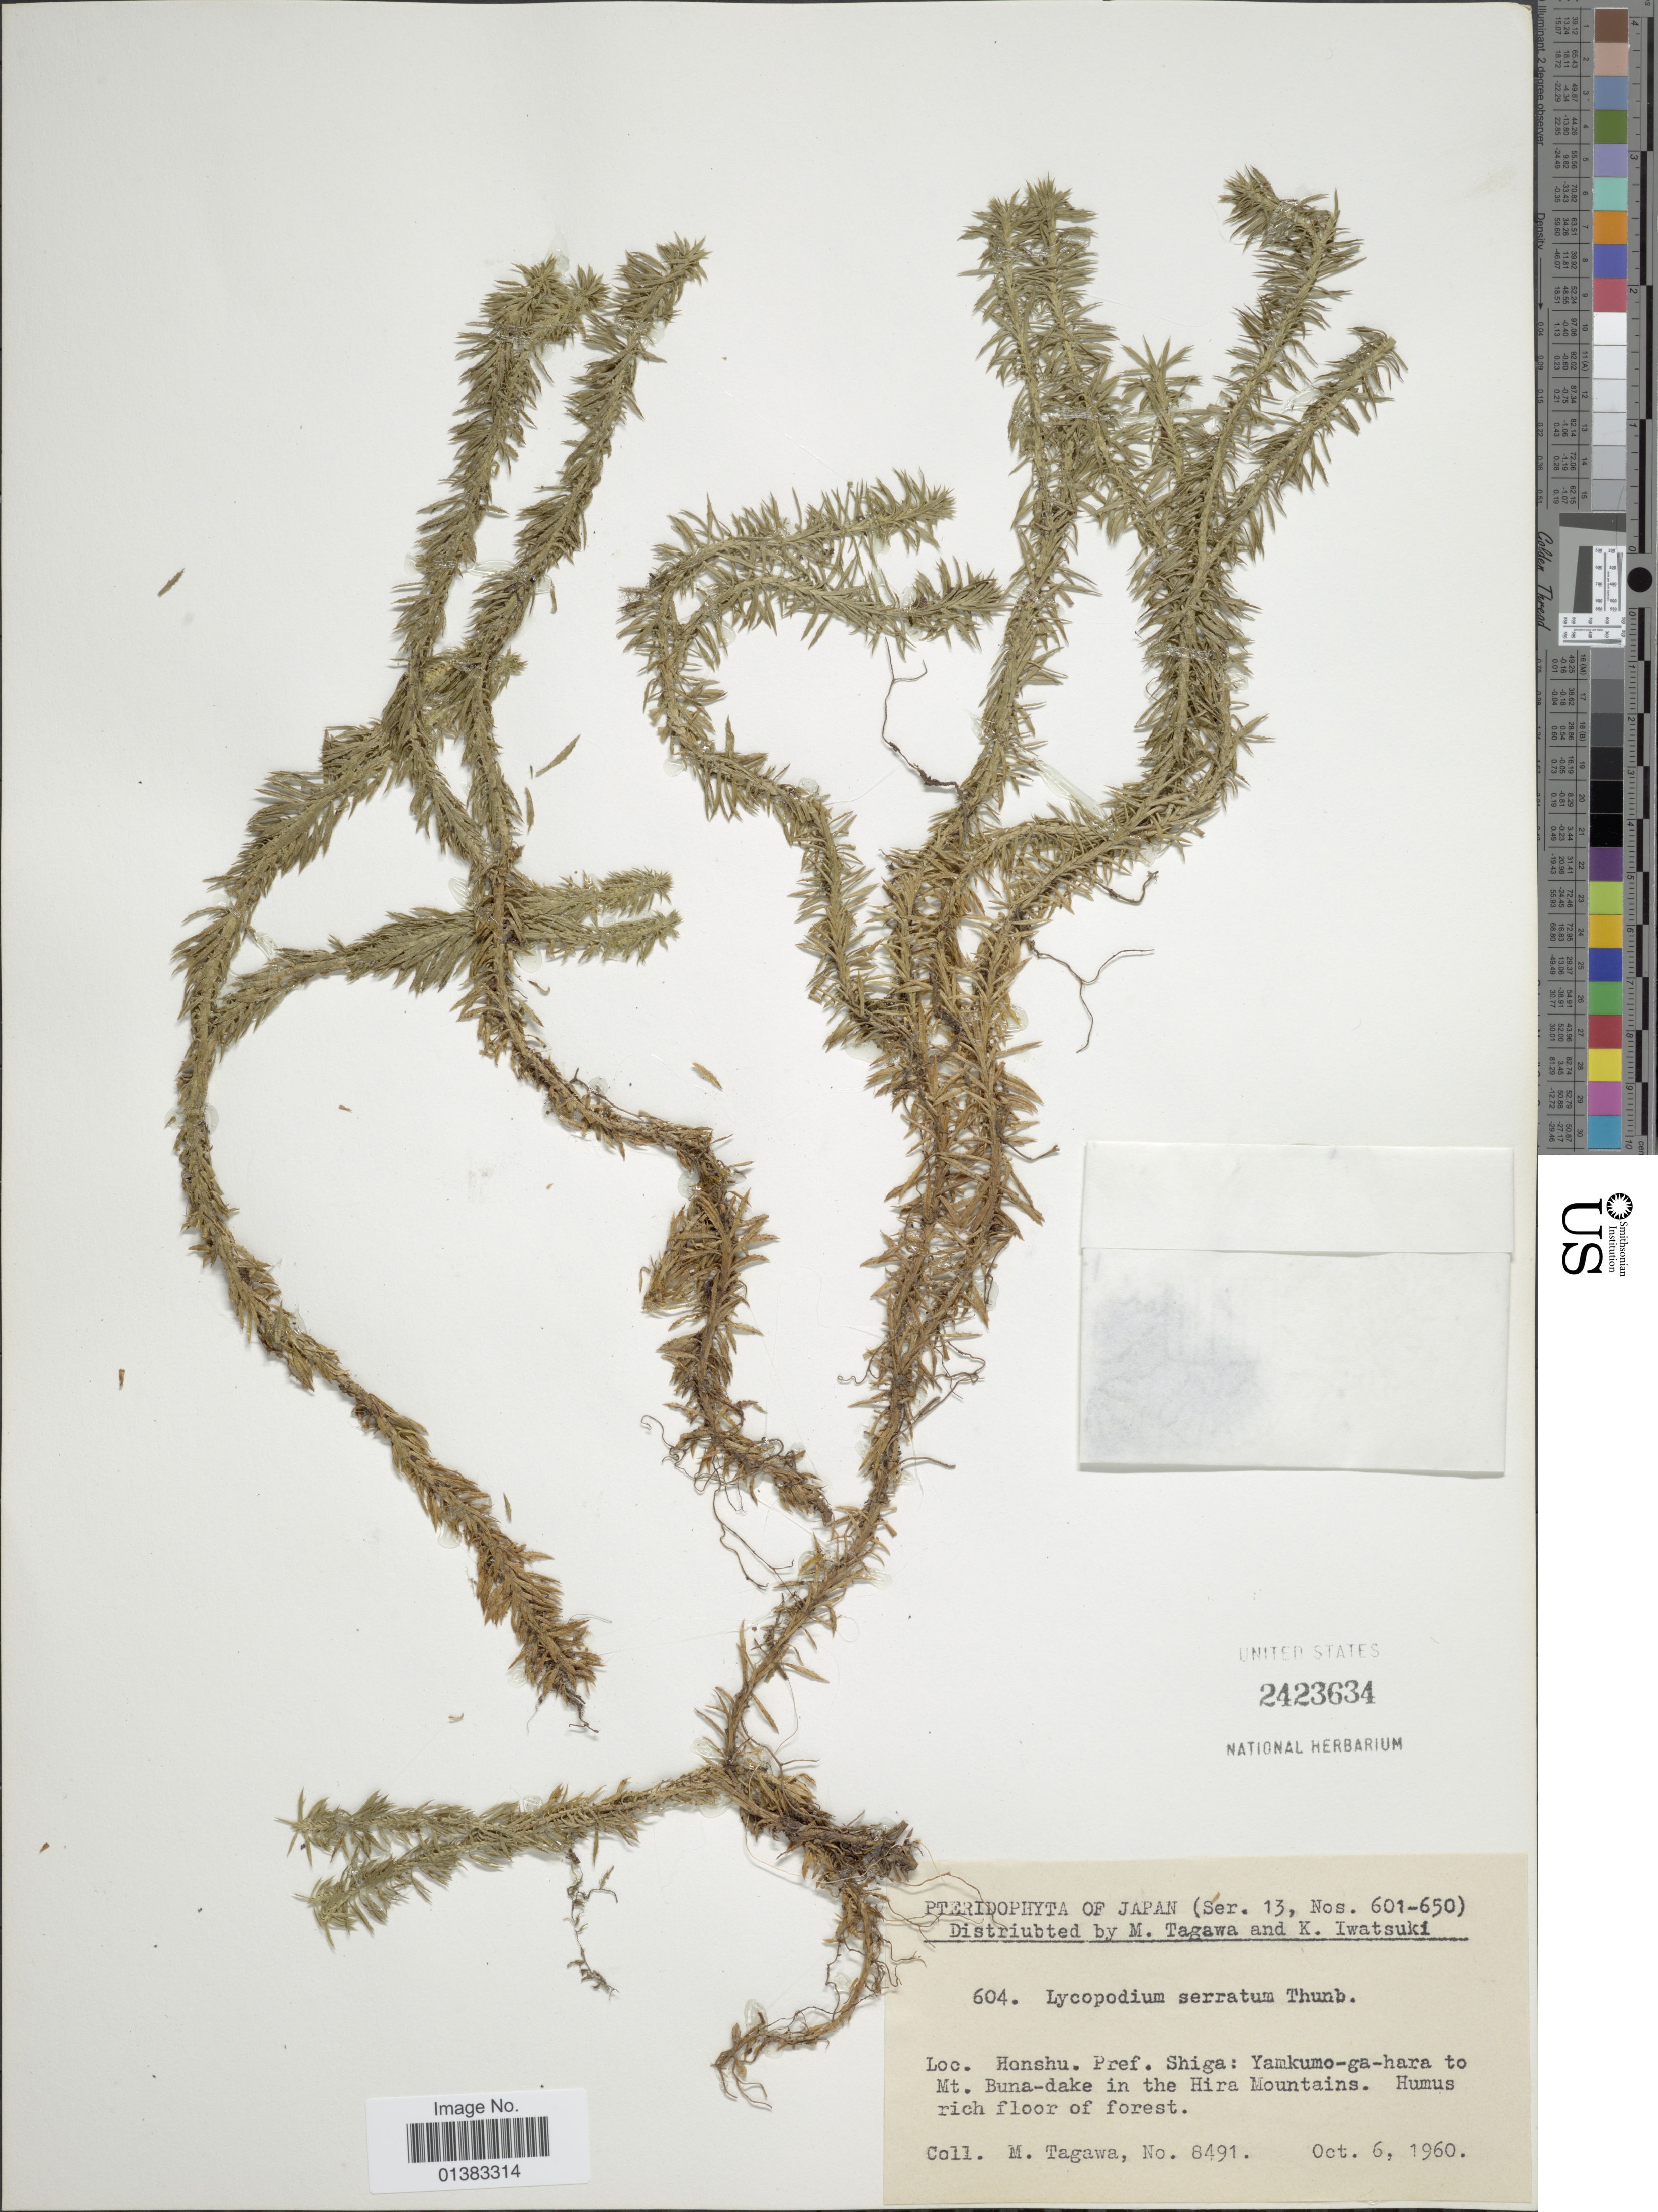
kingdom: Plantae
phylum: Tracheophyta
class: Lycopodiopsida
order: Lycopodiales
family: Lycopodiaceae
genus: Huperzia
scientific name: Huperzia serrata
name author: (Thunb.) Trevis.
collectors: M. Tagawa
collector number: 8491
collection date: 1960-10-06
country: Japan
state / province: Siga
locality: Honshu: Yamkumo-ga-hara to Mt. Buna-dake in the Hira Mountains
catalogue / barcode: US 2423634